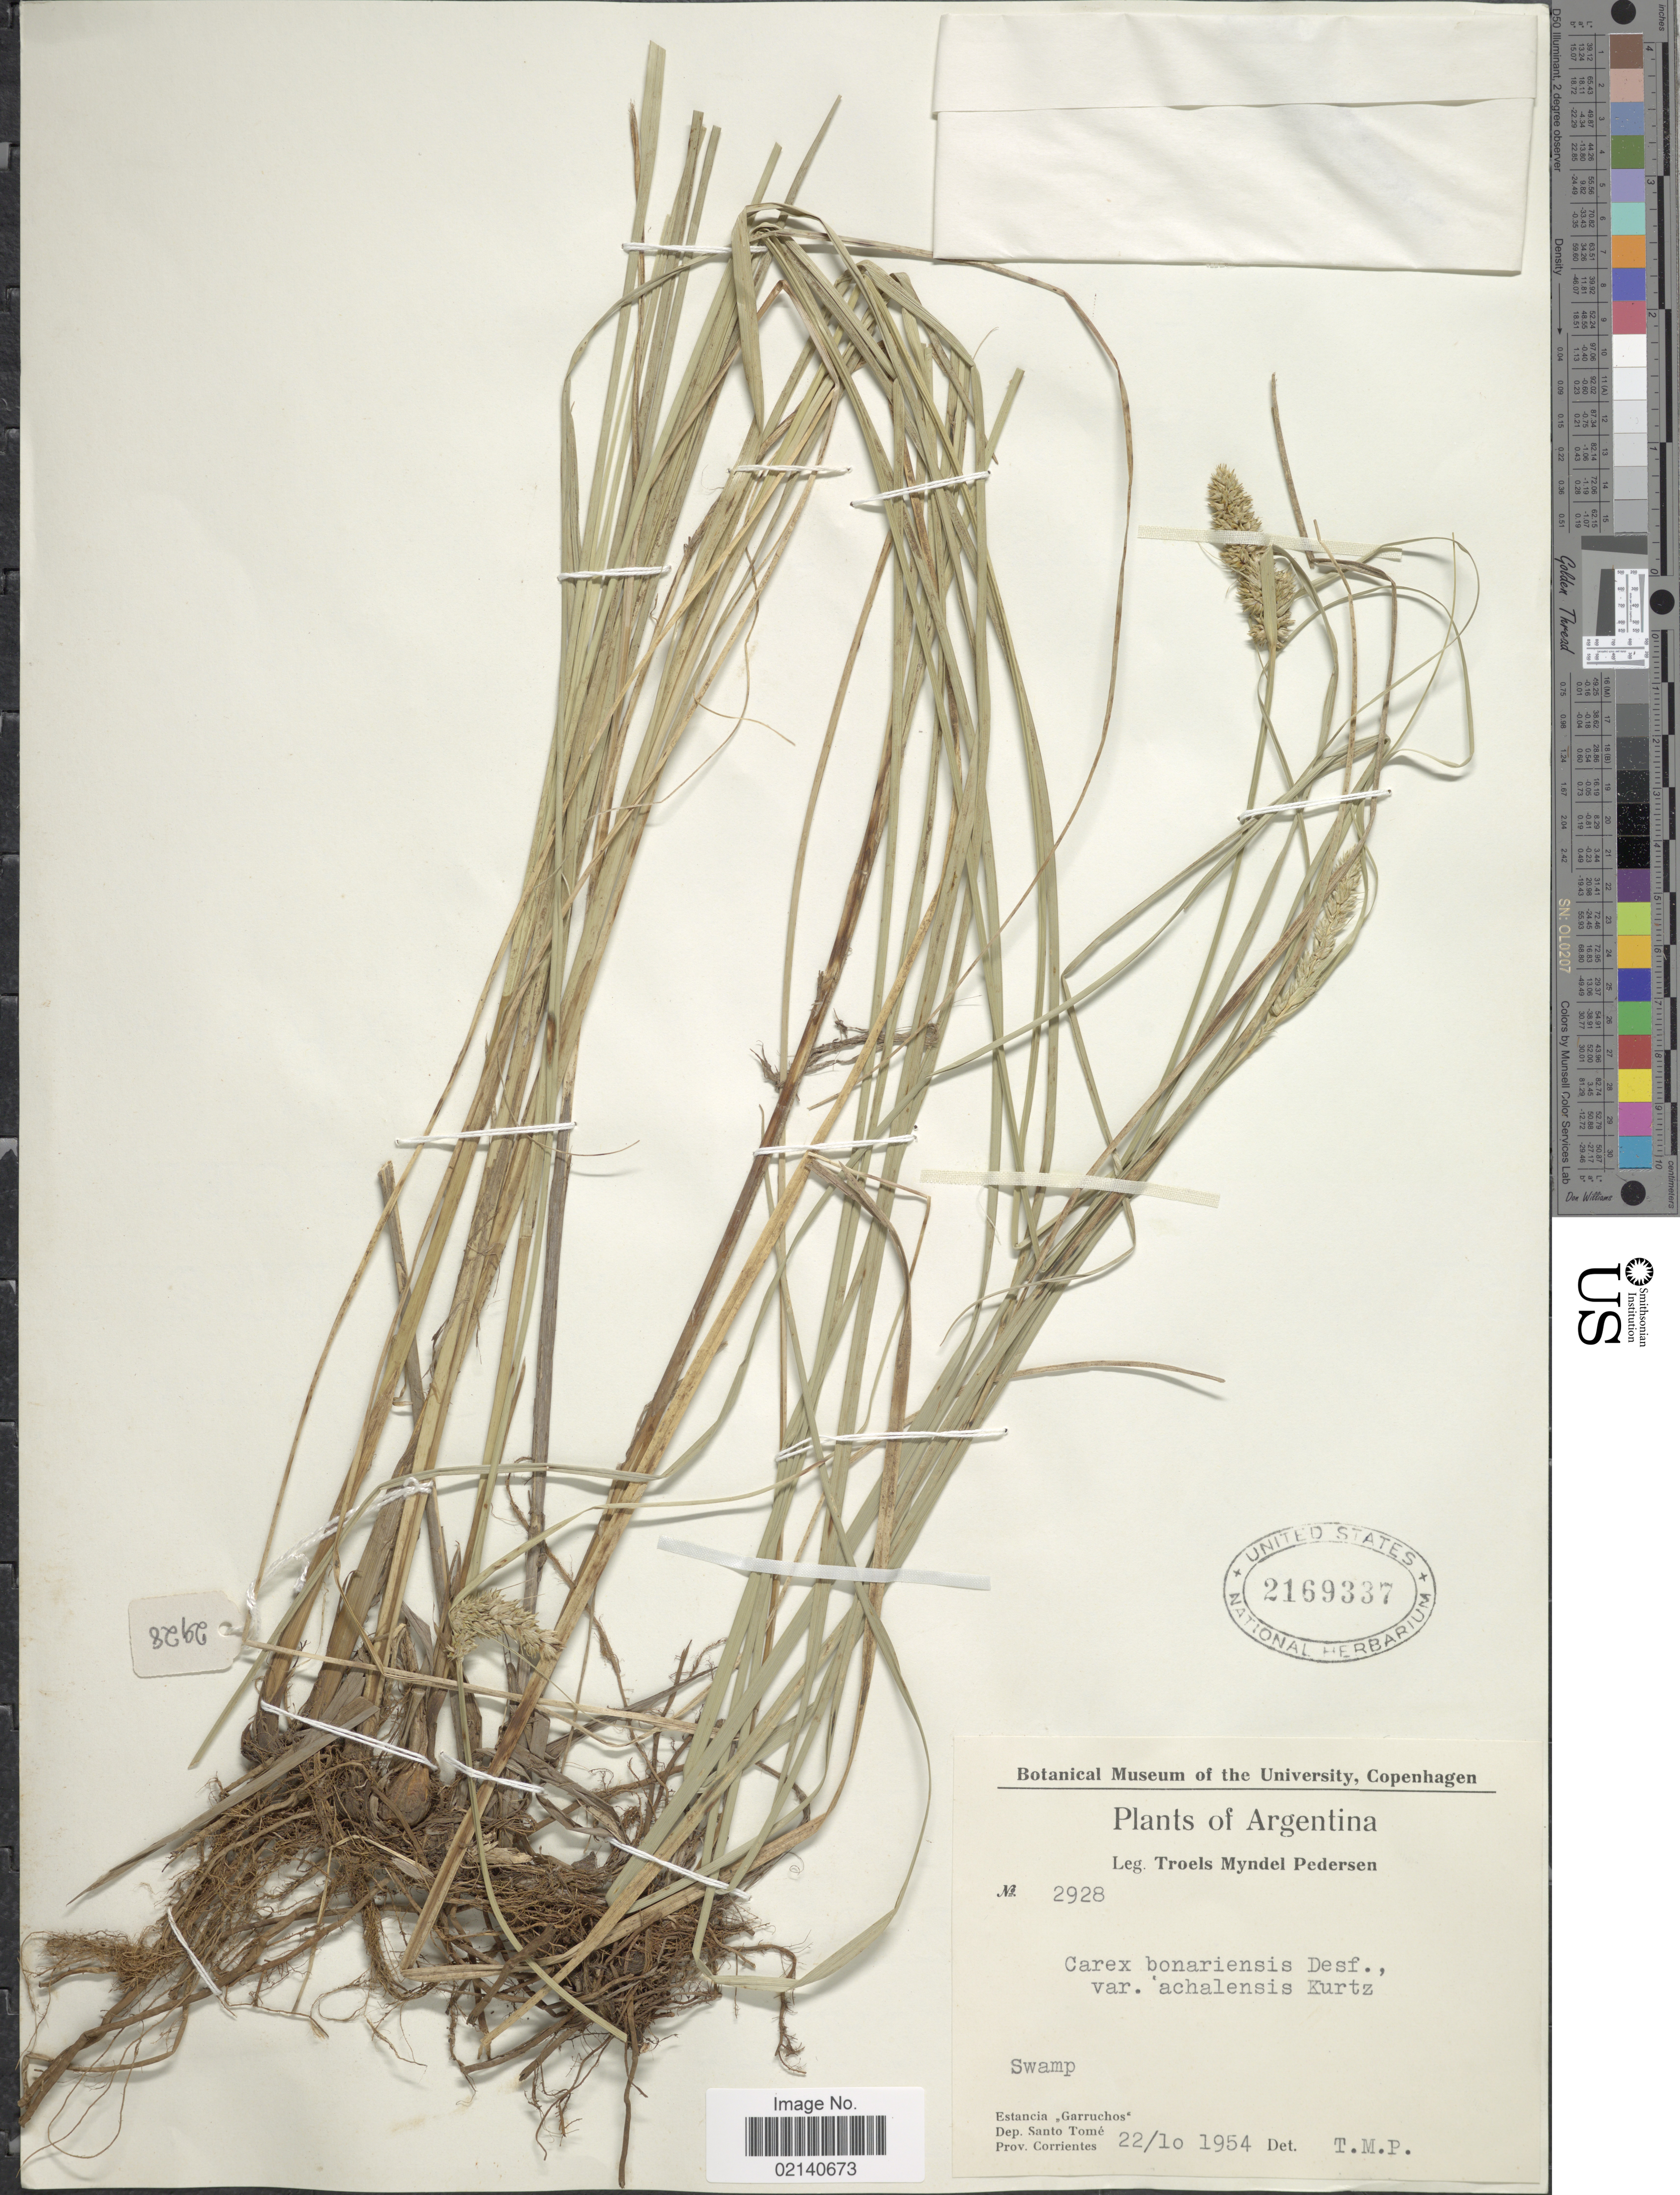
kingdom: Plantae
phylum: Tracheophyta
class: Liliopsida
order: Poales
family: Cyperaceae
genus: Carex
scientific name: Carex feddeana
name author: H. Pfeiff.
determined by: Jimnéz-Mejias, Pedro, (UPOS), Universidad Pablo de Olavide (SPAIN)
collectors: T. Pederson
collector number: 2928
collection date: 1954-10-22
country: Argentina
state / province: Corrientes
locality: Estancia Garruchos. Dep. Santo Tome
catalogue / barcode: US 2169337